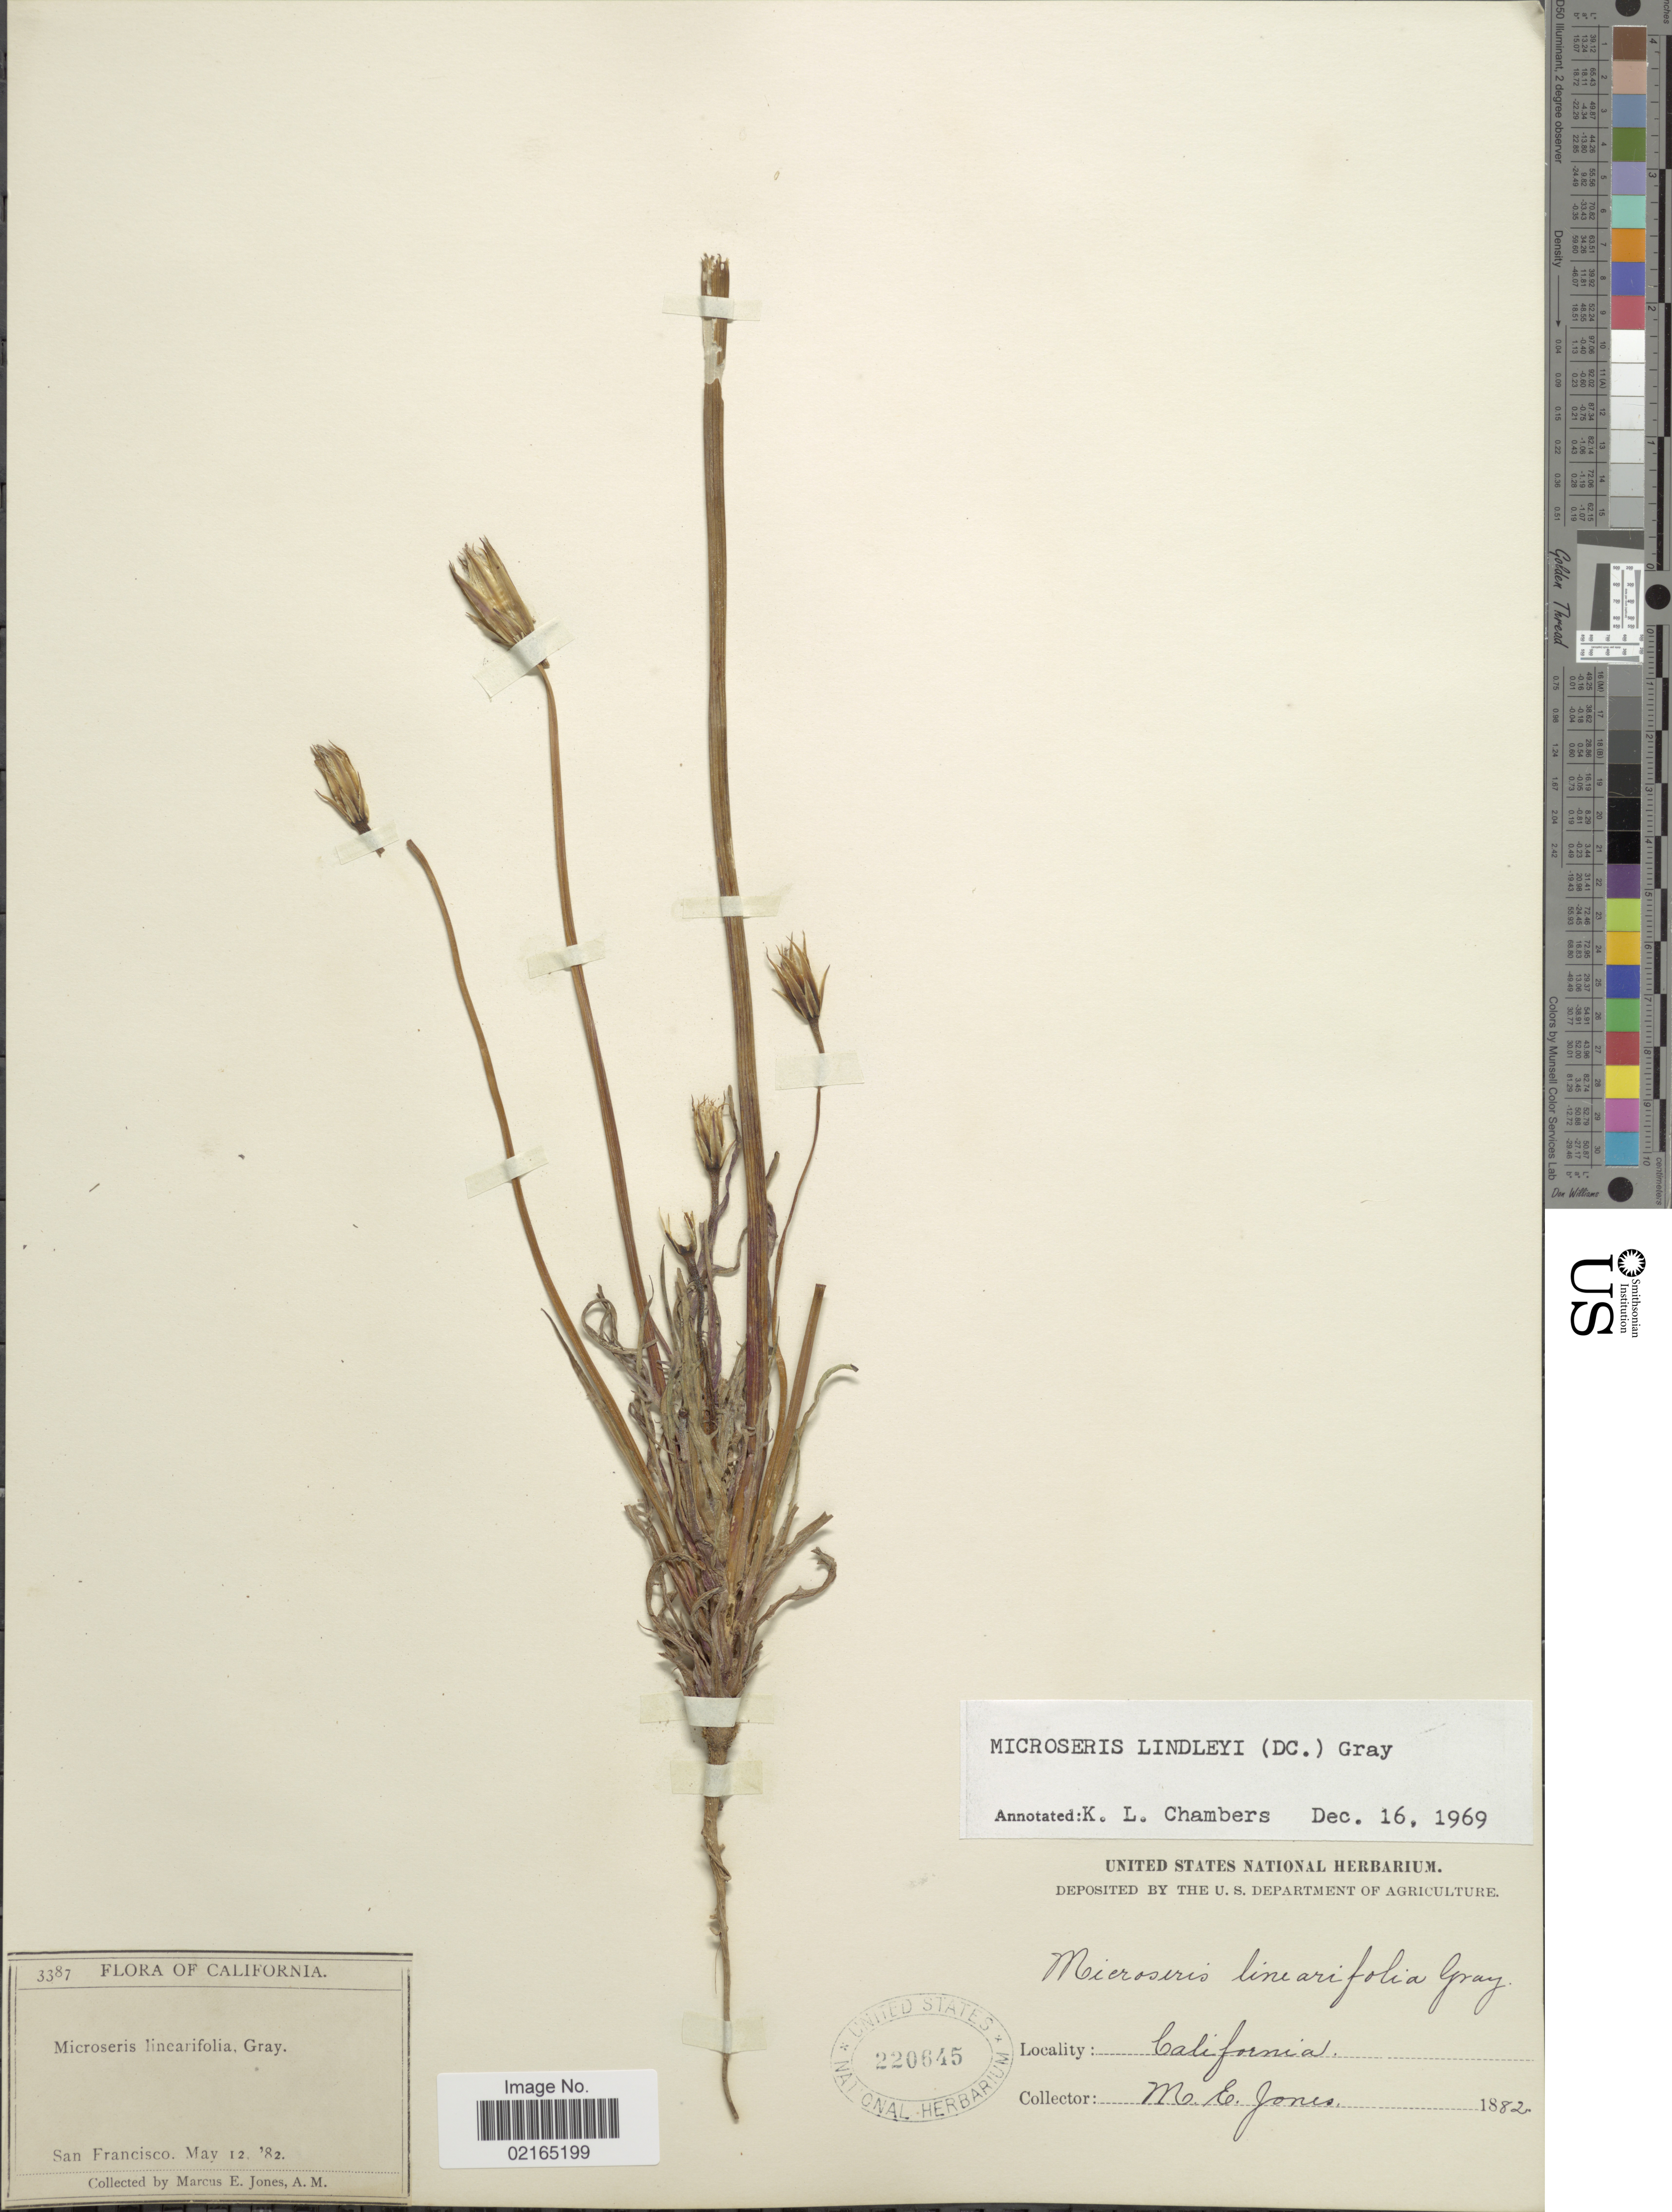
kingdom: Plantae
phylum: Tracheophyta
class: Magnoliopsida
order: Asterales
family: Asteraceae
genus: Uropappus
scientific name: Uropappus lindleyi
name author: (DC.) Nutt.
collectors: M. E. Jones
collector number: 3387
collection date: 1882-05-12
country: United States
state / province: California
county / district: San Francisco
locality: San Francisco.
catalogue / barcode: US 220645